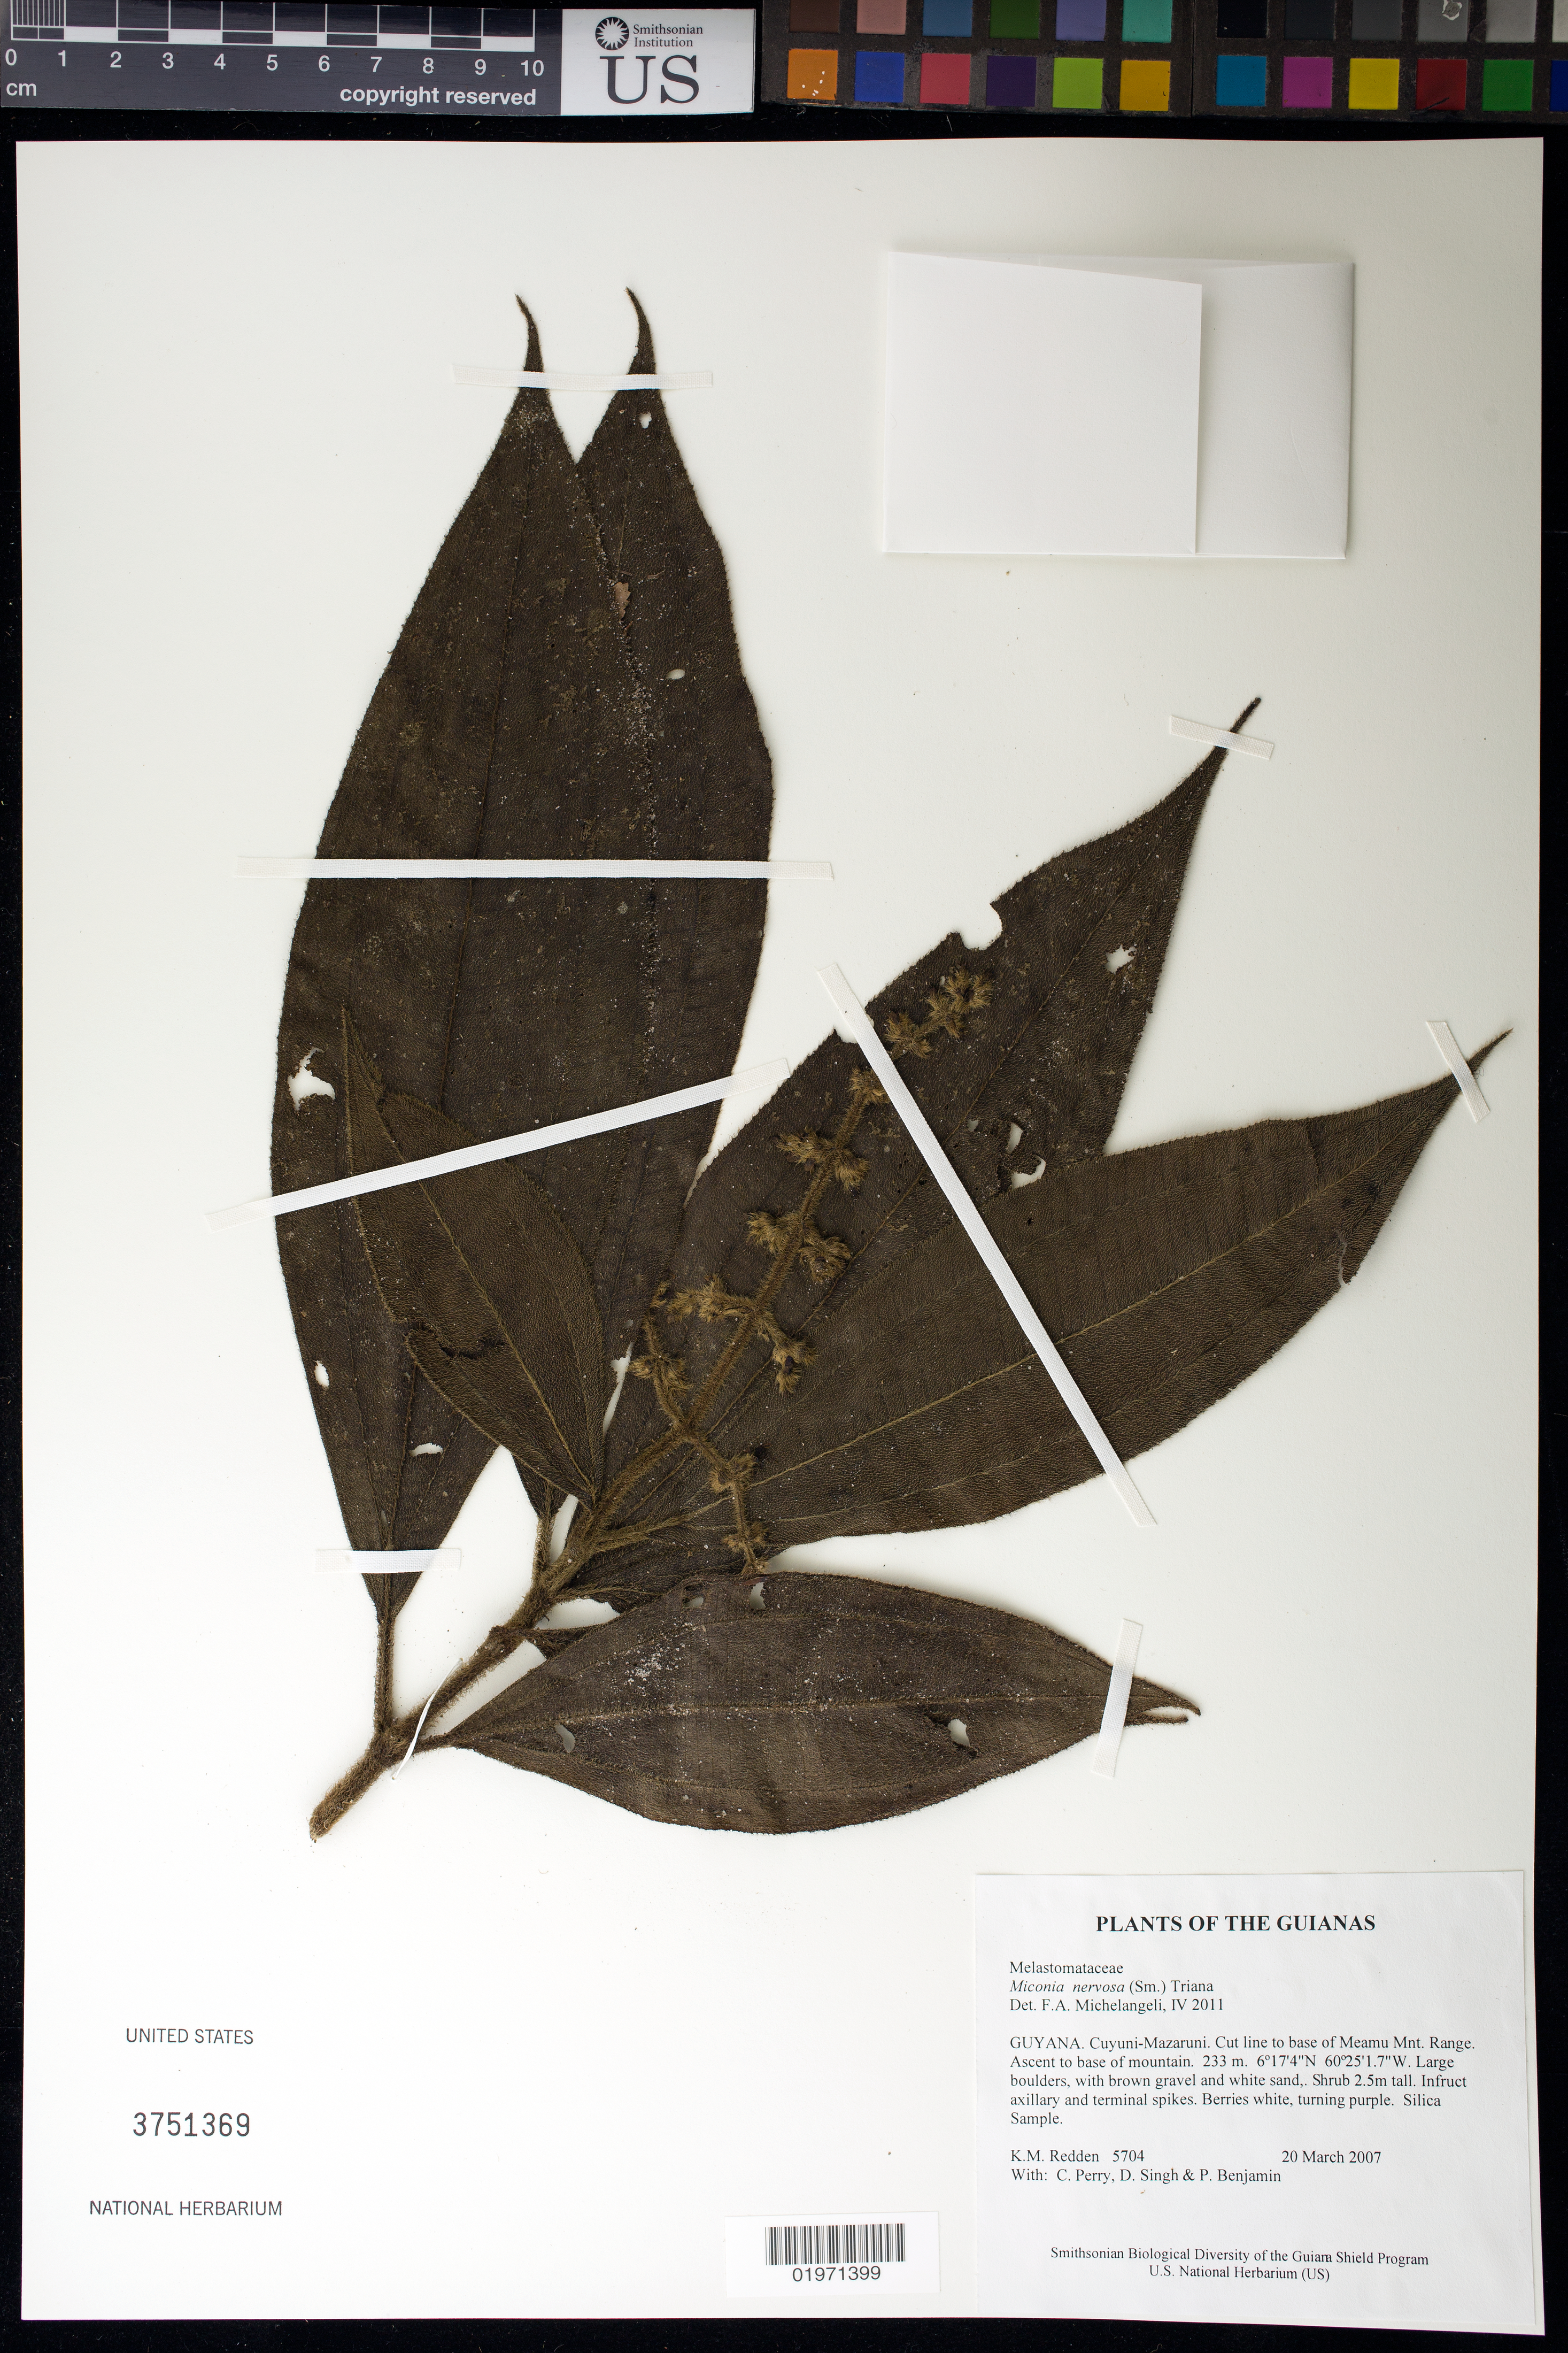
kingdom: Plantae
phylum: Tracheophyta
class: Magnoliopsida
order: Myrtales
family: Melastomataceae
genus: Miconia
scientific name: Miconia nervosa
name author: (Sm.) Triana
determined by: Michelangeli, F. A.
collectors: K. M. Redden, C. Perry, D. Singh & P. Benjamin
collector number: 5704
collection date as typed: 20 March 2007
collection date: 2007-03-20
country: Guyana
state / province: Cuyuni-Mazaruni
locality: Cut line to base of Meamu Mnt. Range. Ascent to base of mountain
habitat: Large boulders, with brown gravel and white sand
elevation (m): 233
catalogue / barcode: US 3751369